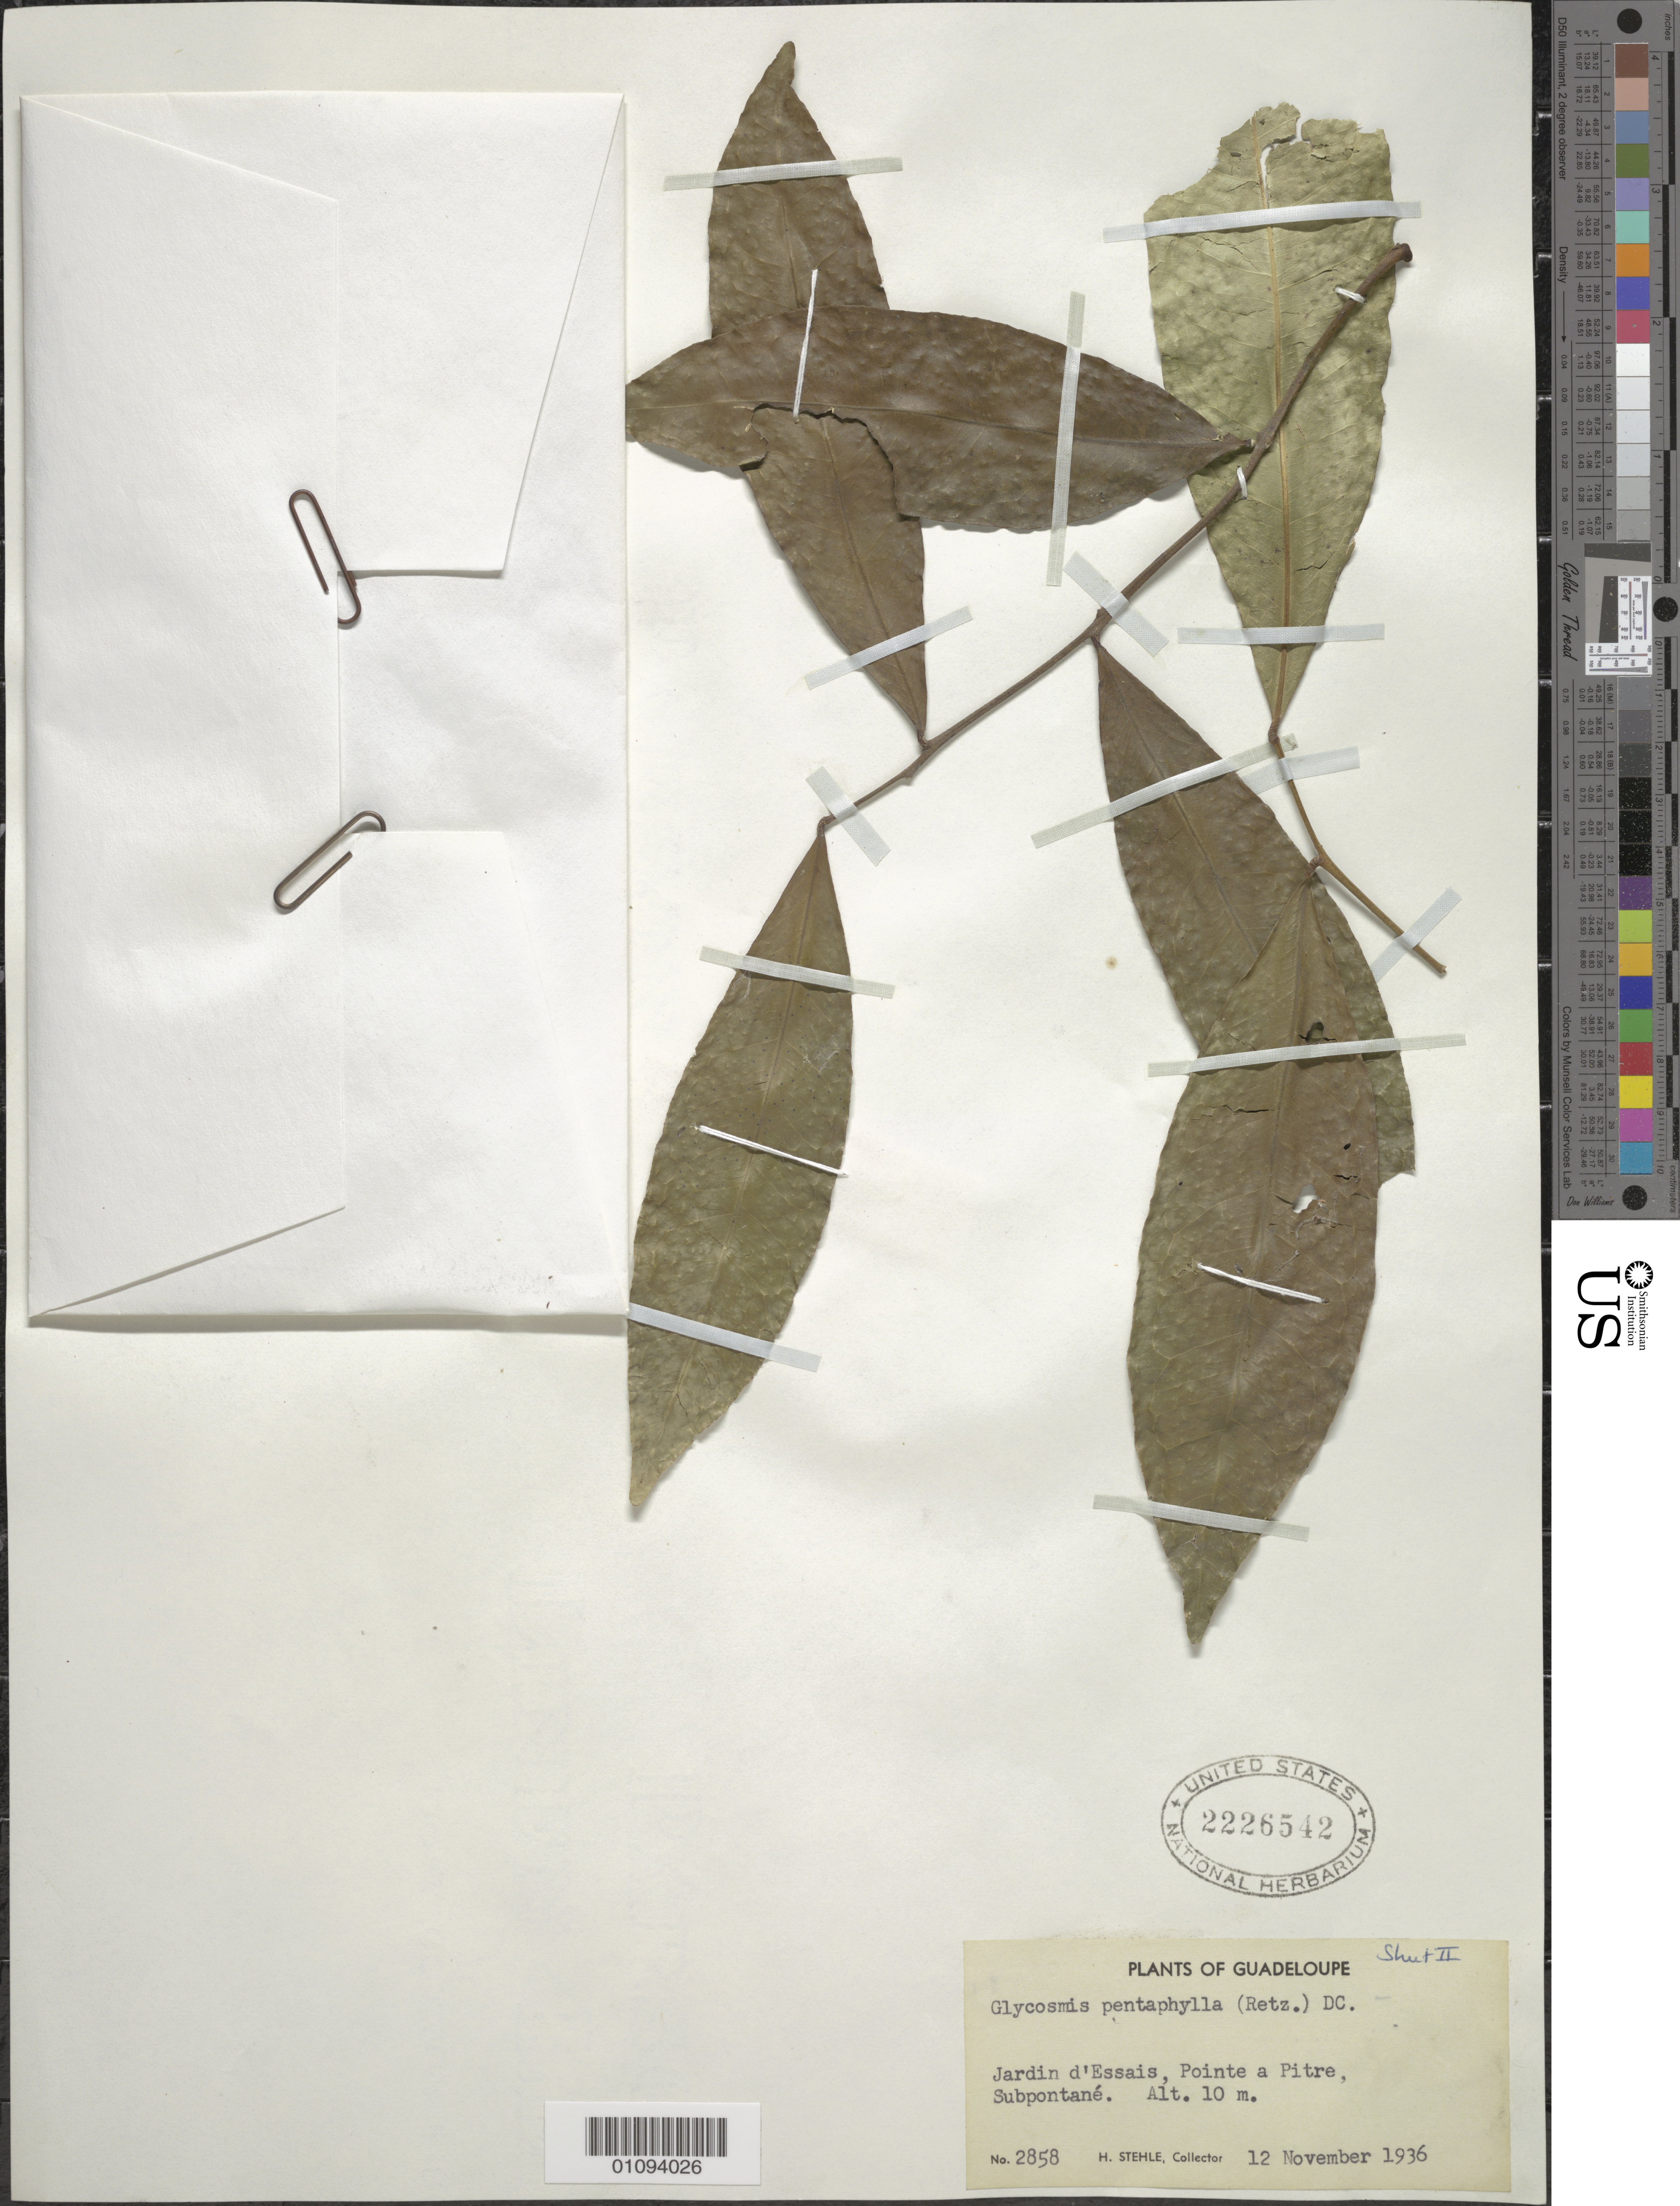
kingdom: Plantae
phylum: Tracheophyta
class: Magnoliopsida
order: Sapindales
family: Rutaceae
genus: Glycosmis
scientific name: Glycosmis pentaphylla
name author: (Retz.) DC.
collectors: H. Stehlé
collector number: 2858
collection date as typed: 12 Nov 1936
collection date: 1936-11-12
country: Guadeloupe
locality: Jardin d'Essais, Pointe a Pitre, Subpontane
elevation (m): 10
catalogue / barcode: US 2226542